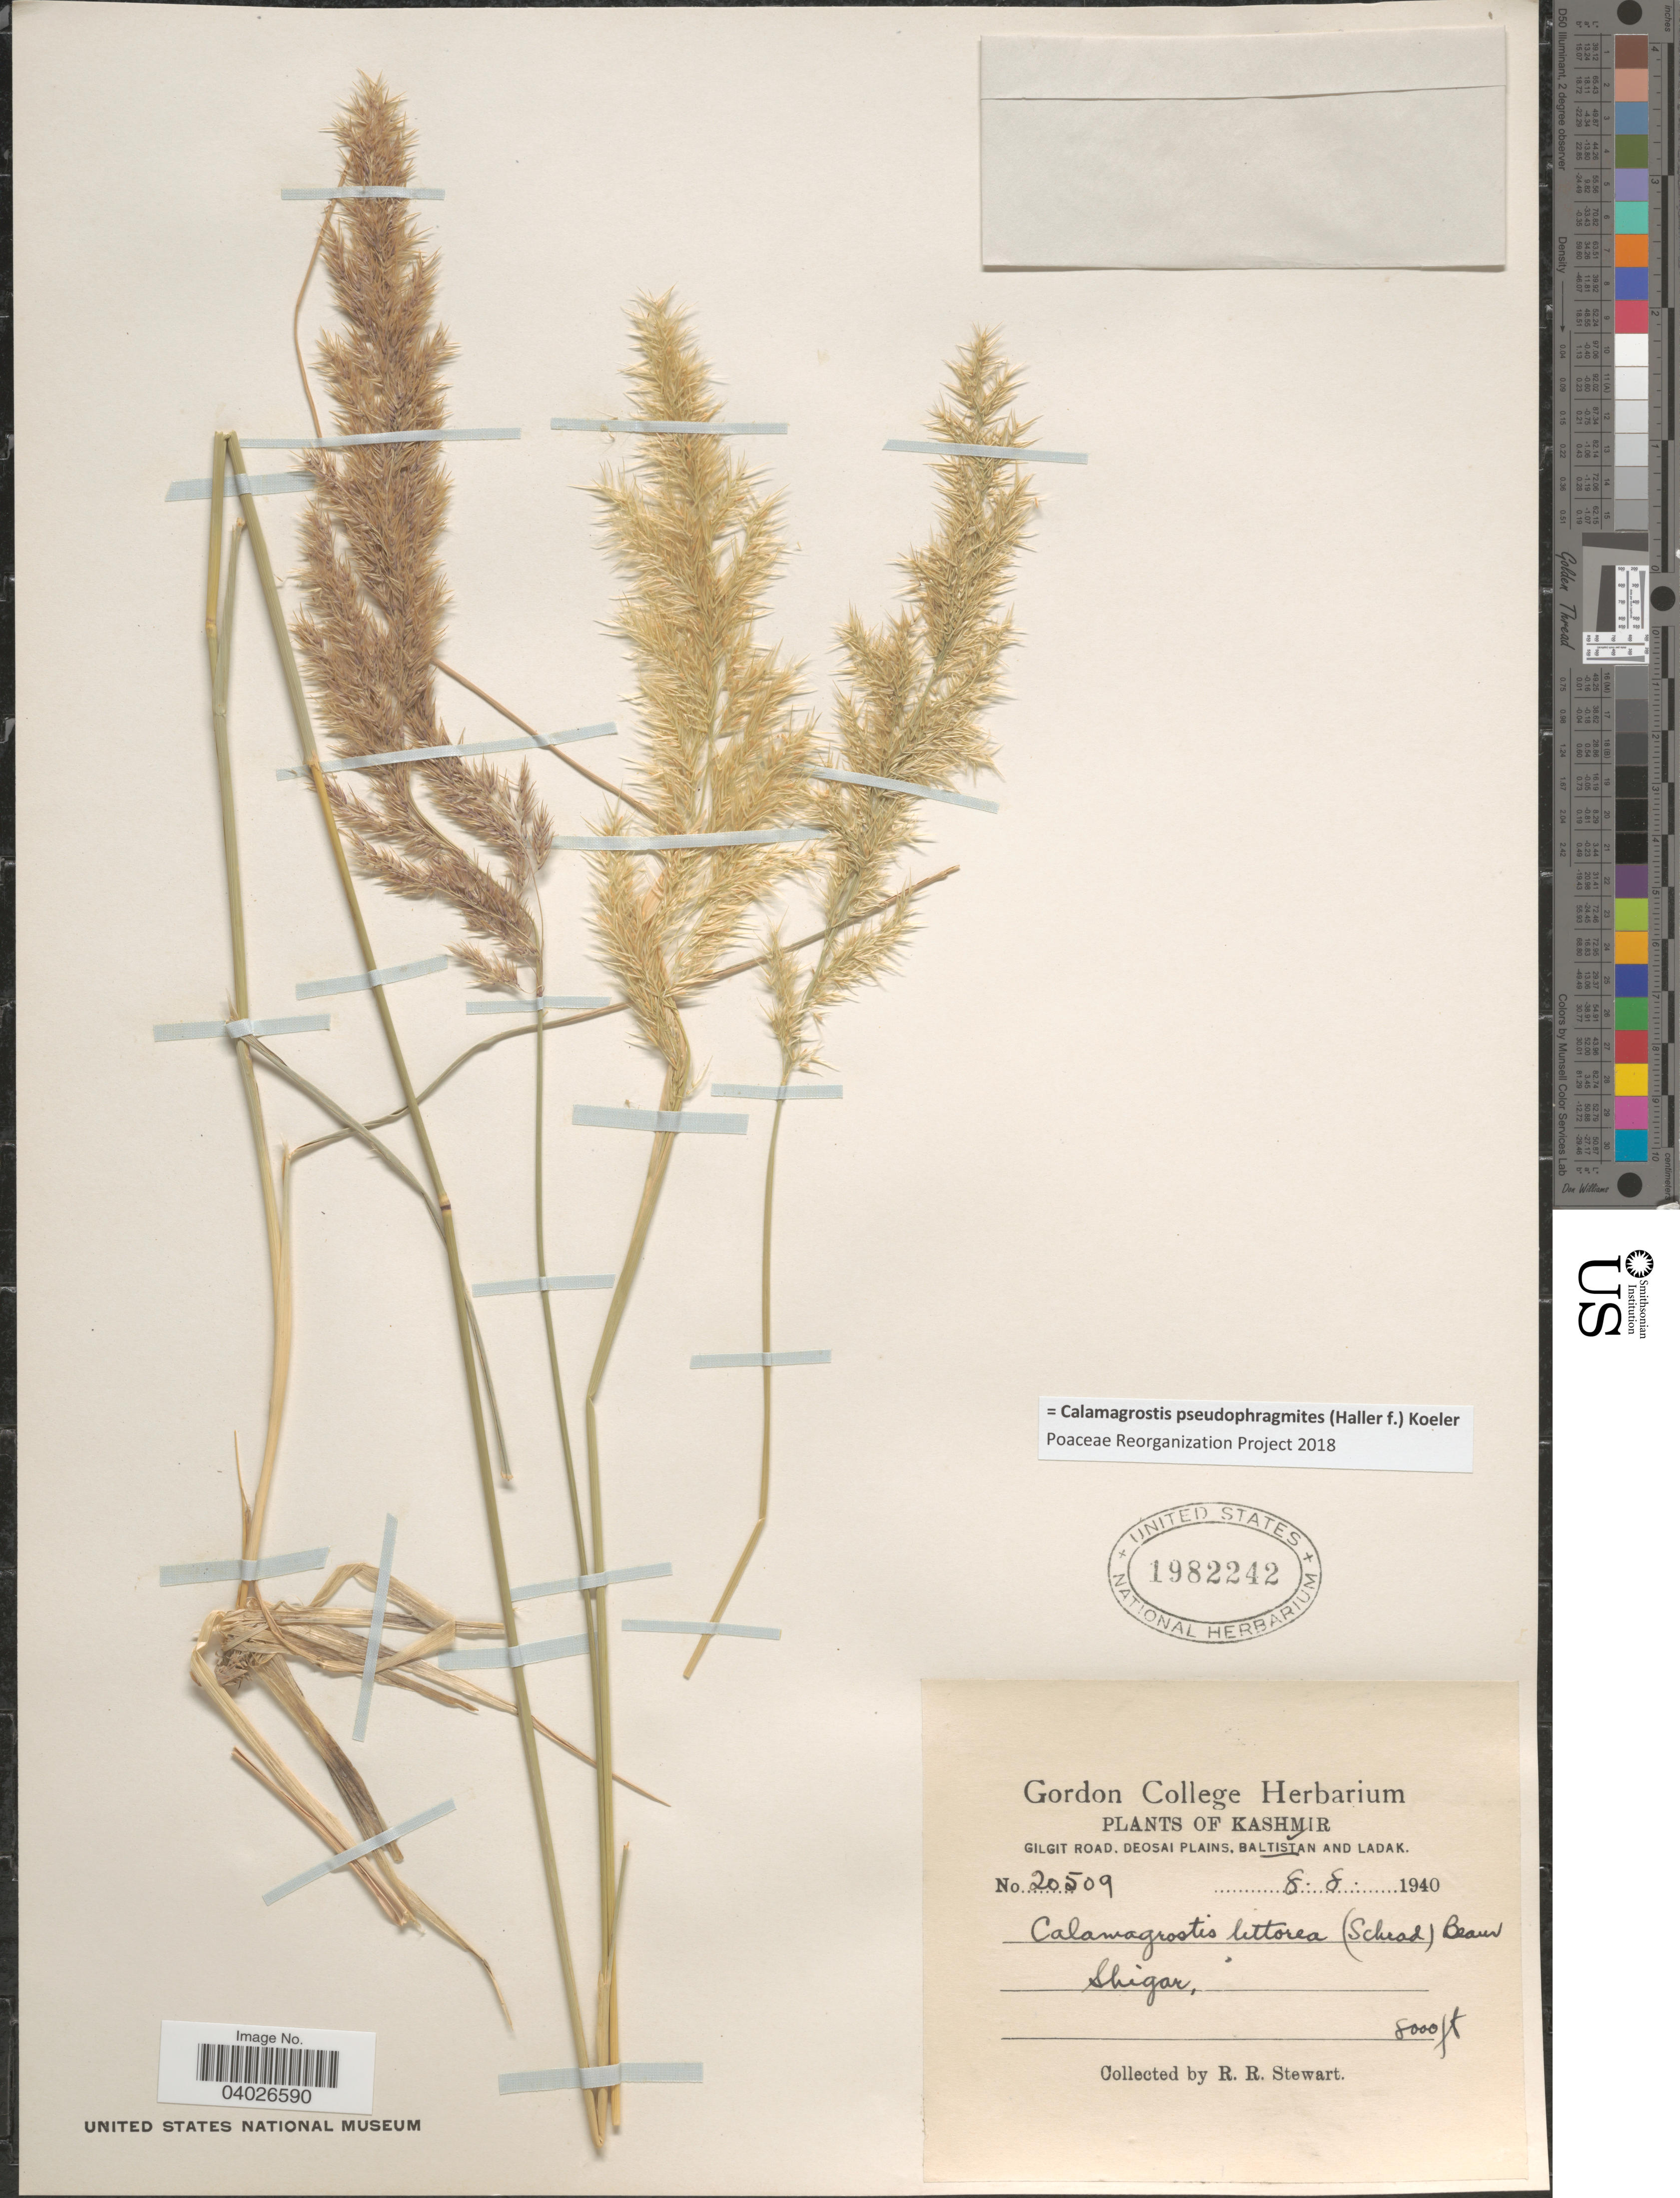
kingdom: Plantae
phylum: Tracheophyta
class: Liliopsida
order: Poales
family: Poaceae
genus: Calamagrostis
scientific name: Calamagrostis pseudophragmites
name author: (Haller f.) Koeler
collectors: R. Stewart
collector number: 20509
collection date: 1940-08-08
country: Pakistan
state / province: Gilgit-Baltistan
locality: Kashmir. Gilgit road, Deosai plains, Baltistan and Ladak. Shigar.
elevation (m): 2438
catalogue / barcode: US 1982242